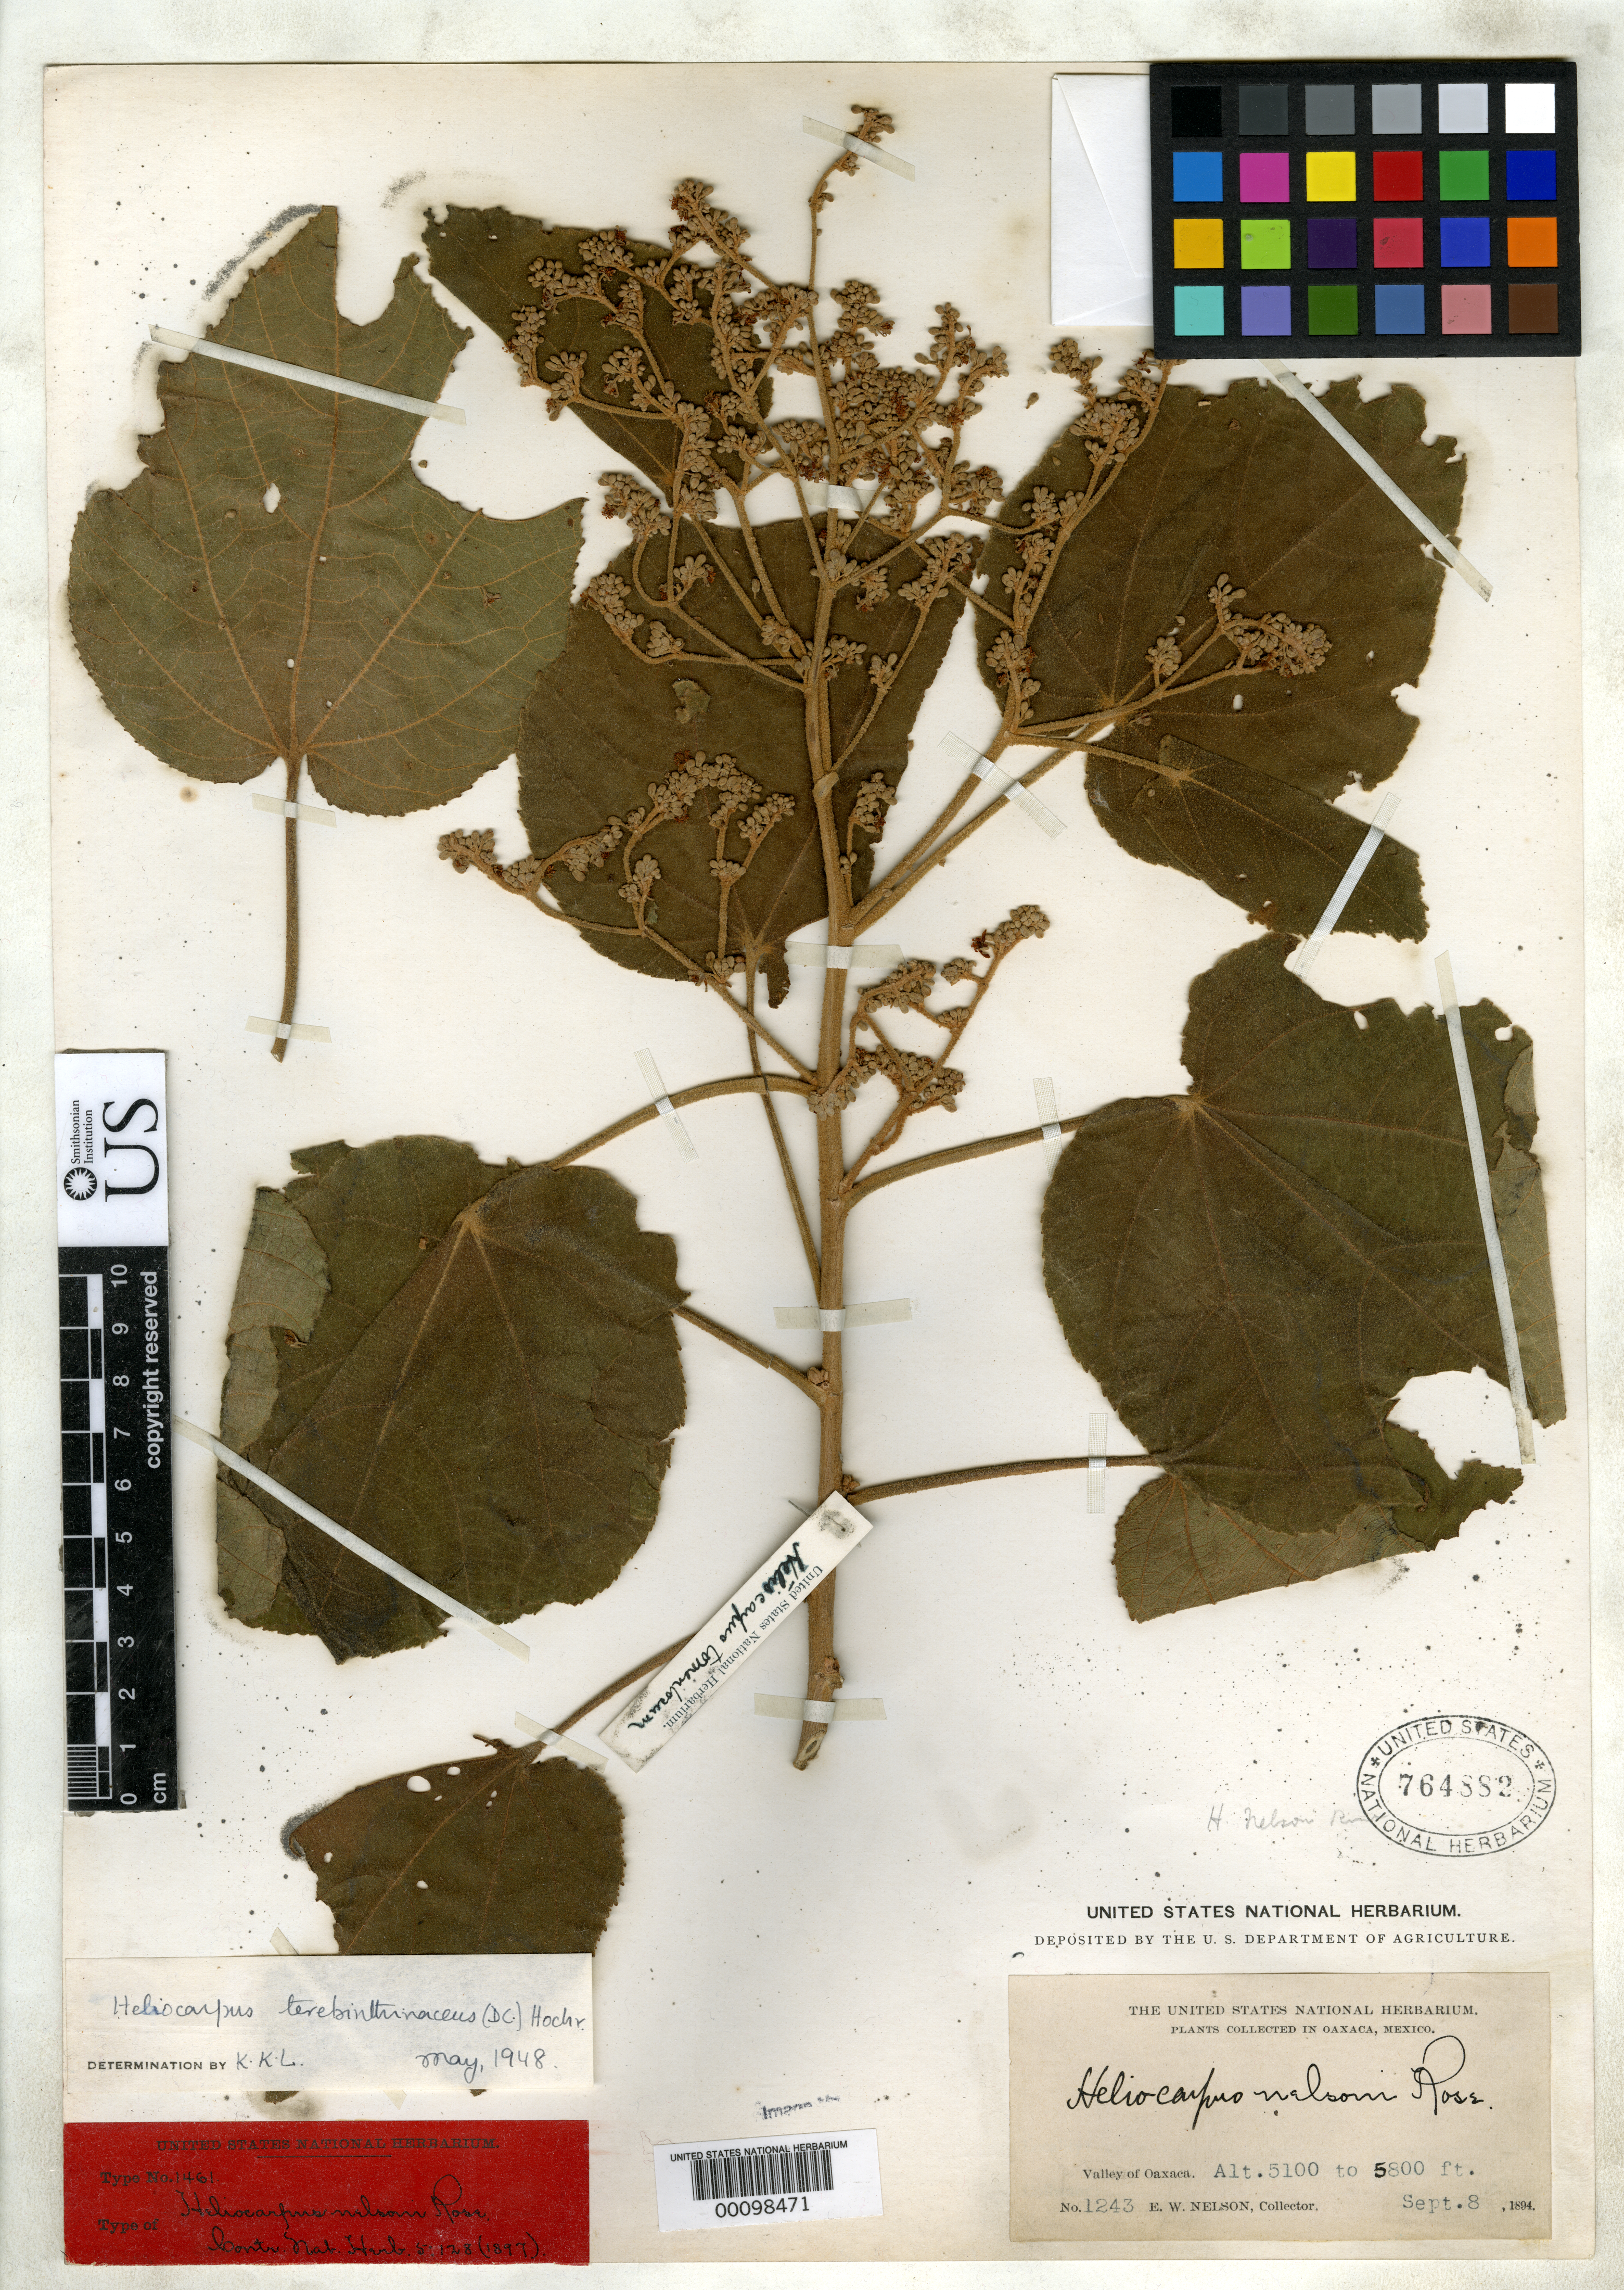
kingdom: Plantae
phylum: Tracheophyta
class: Magnoliopsida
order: Malvales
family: Malvaceae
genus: Heliocarpus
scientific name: Heliocarpus nelsonii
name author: Rose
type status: Syntype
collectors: E. W. Nelson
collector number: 1243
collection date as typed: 08 Sep 1894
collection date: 1894-09-08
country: Mexico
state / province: Oaxaca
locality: Valley of Oaxaca.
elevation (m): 1554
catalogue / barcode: US 764882